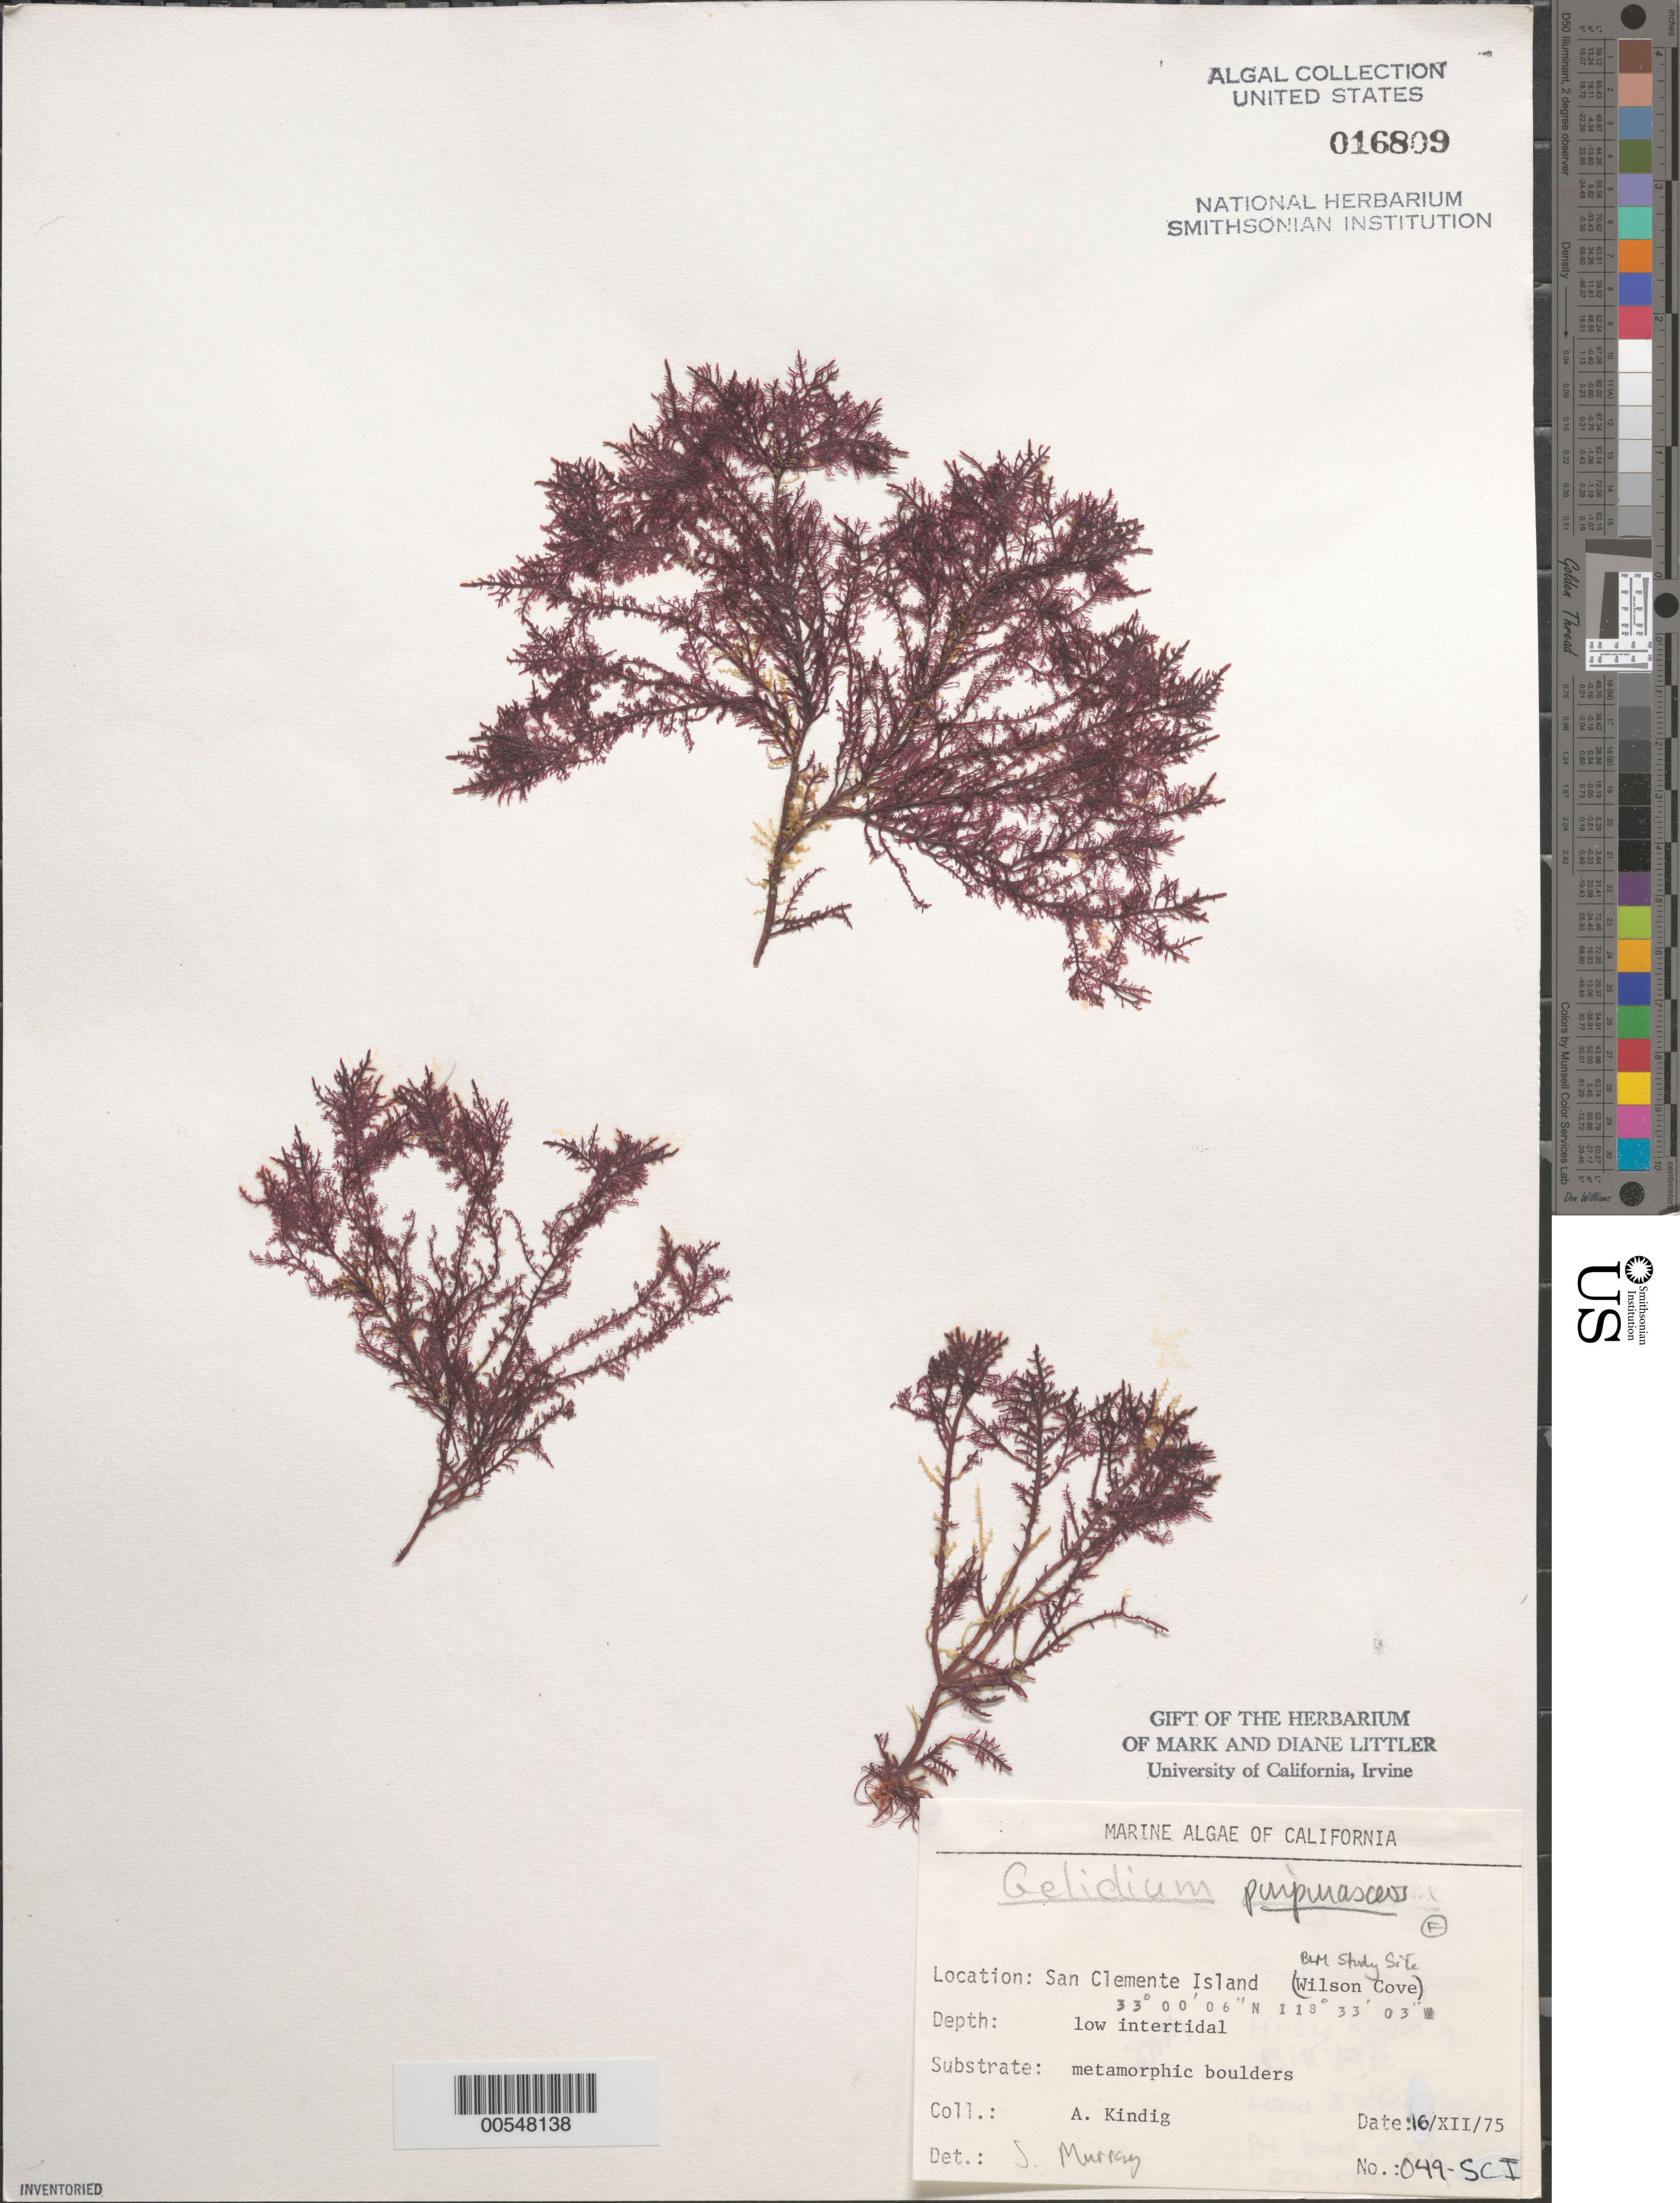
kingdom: Plantae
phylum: Rhodophyta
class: Florideophyceae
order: Gelidiales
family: Gelidiaceae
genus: Gelidium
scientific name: Gelidium purpurascens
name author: N.L. Gardner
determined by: Murray, S. N.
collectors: A. Kindig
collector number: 049-sci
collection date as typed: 16 Dec 1975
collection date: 1975-12-16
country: United States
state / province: California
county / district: Los Angeles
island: San Clemente Island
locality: Wilson Cove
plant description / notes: BLM-SOCALBIGHT Rocky Intertidal Survey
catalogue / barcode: US 16809